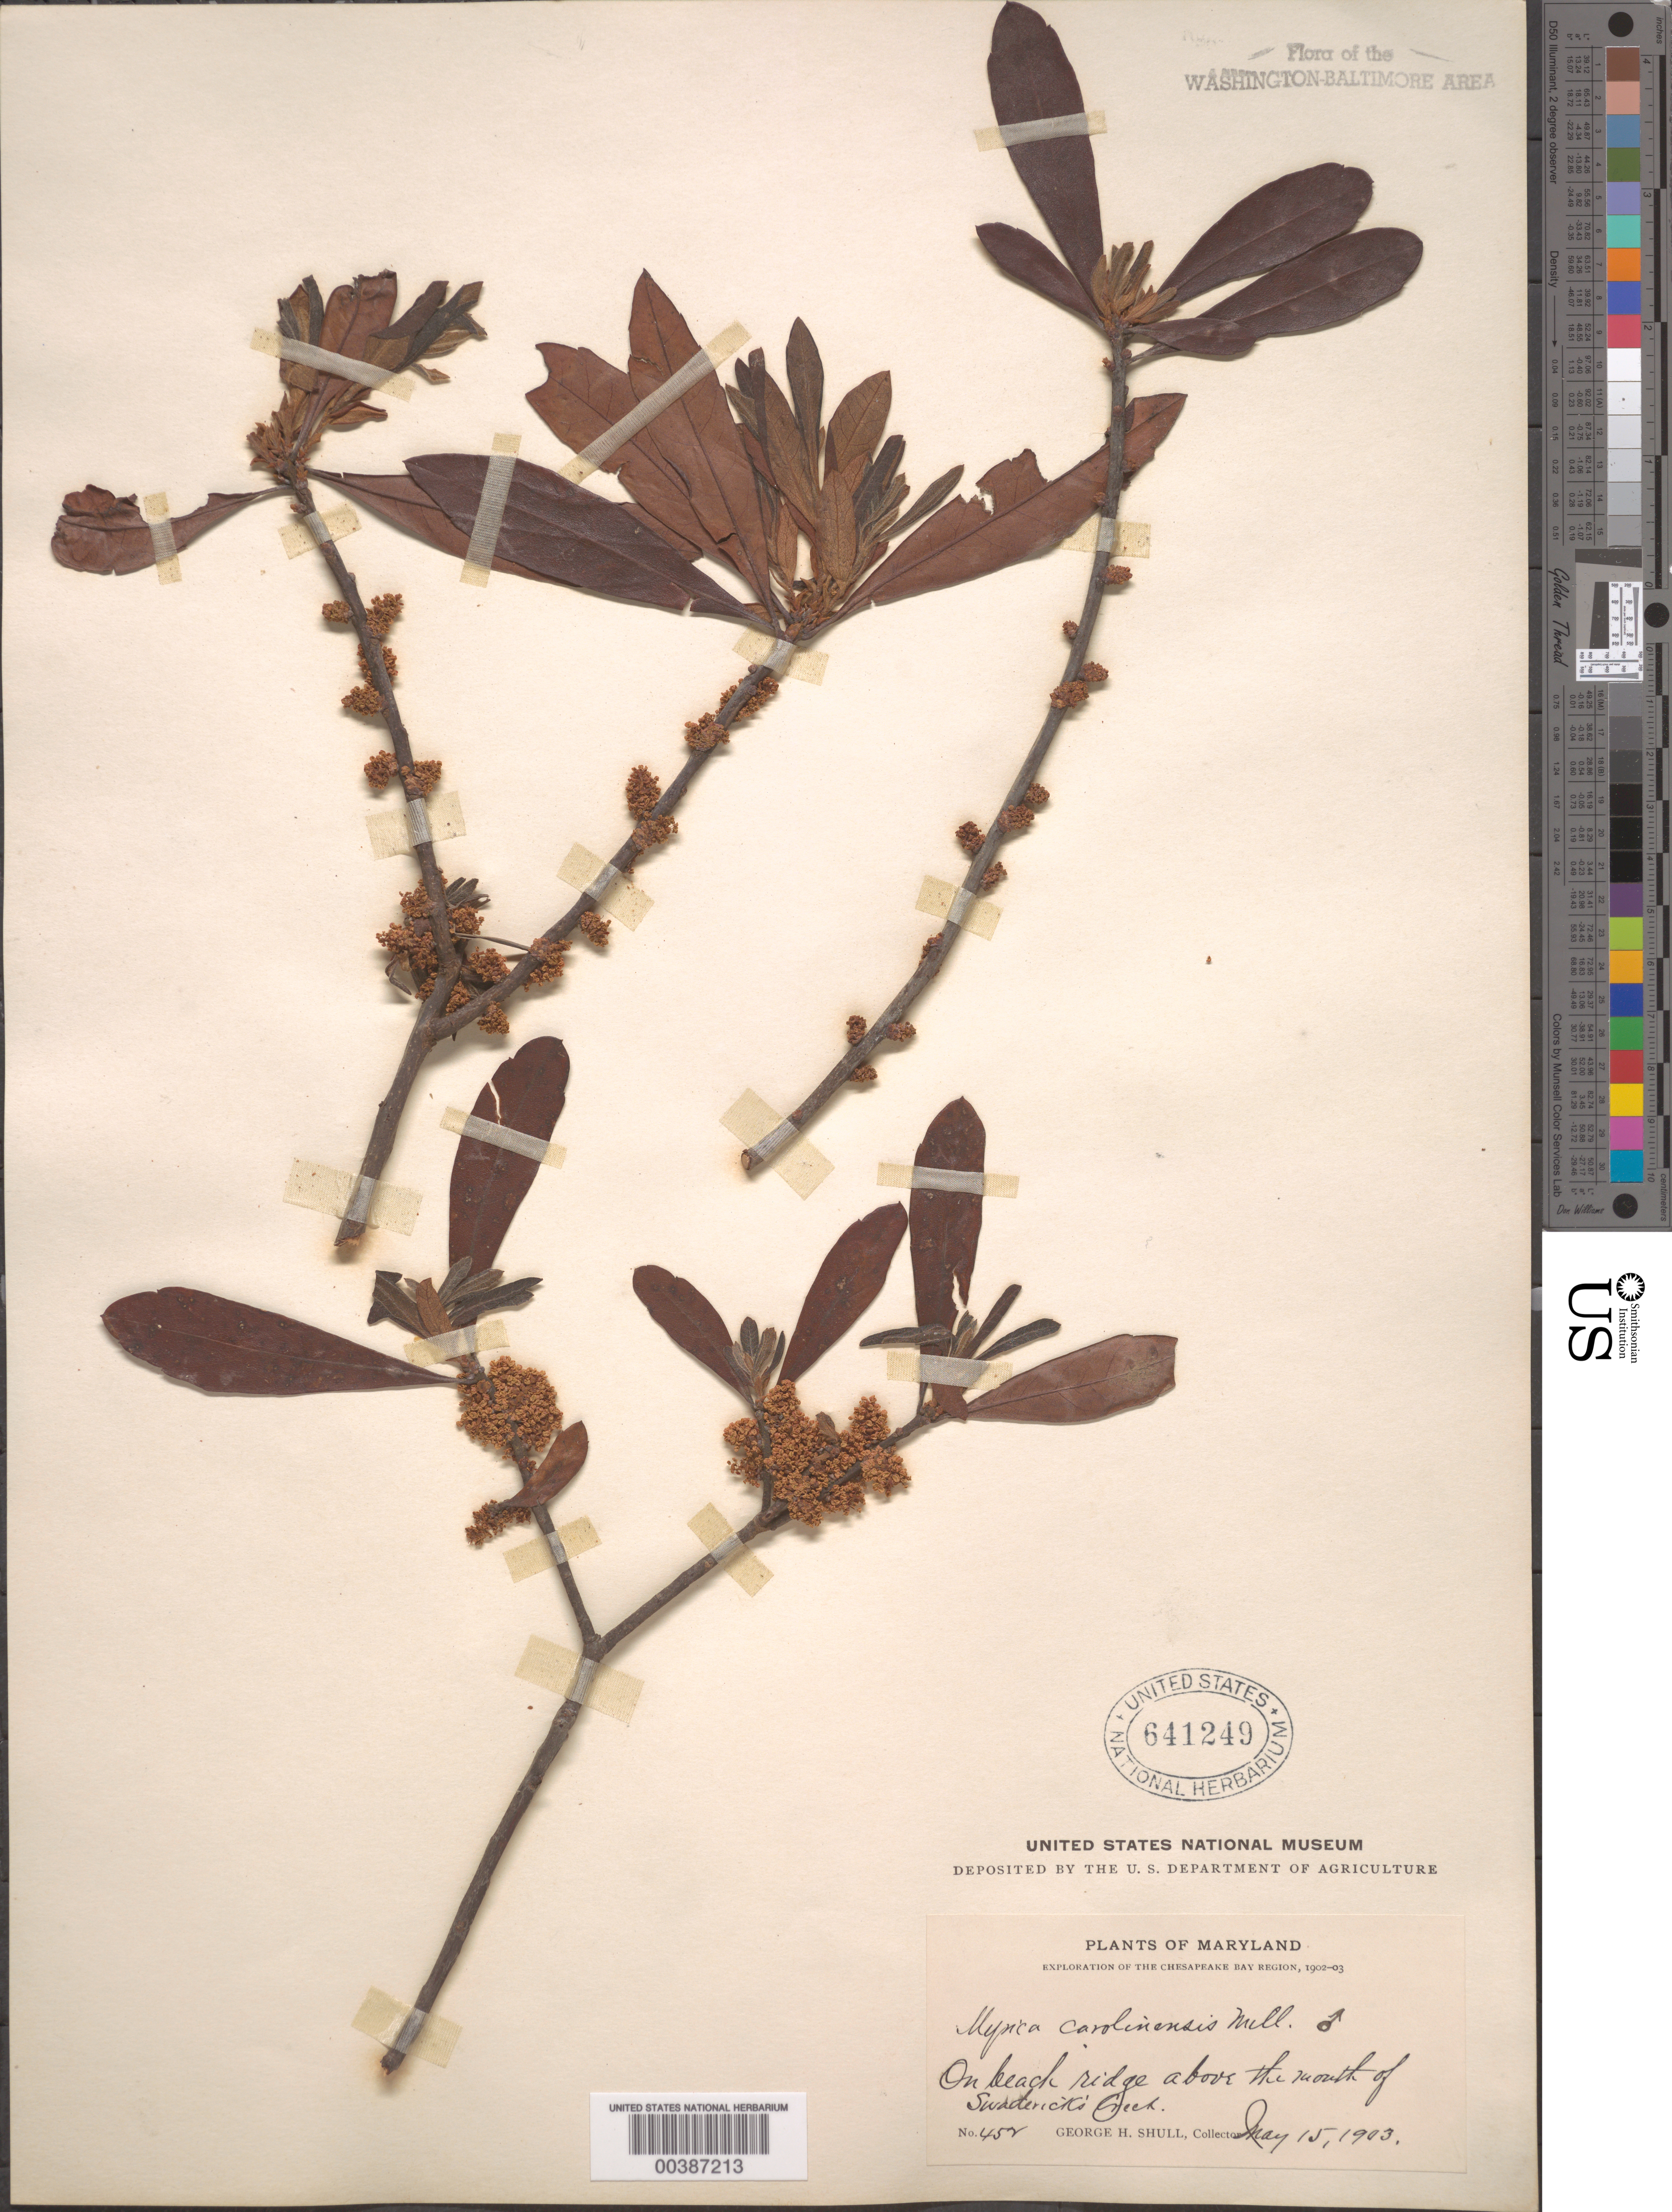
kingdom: Plantae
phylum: Tracheophyta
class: Magnoliopsida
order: Fagales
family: Myricaceae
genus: Morella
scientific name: Morella pensylvanica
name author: (Mirb.) Kartesz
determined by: Strong, Mark T., (BOT), Smithsonian Institution - National Museum of Natural History (UNITED STATES)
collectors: G. H. Shull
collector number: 452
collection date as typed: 15 May 1903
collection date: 1903-05-15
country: United States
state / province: Maryland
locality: Above mouth of Swadericks Creek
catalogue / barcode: US 641249